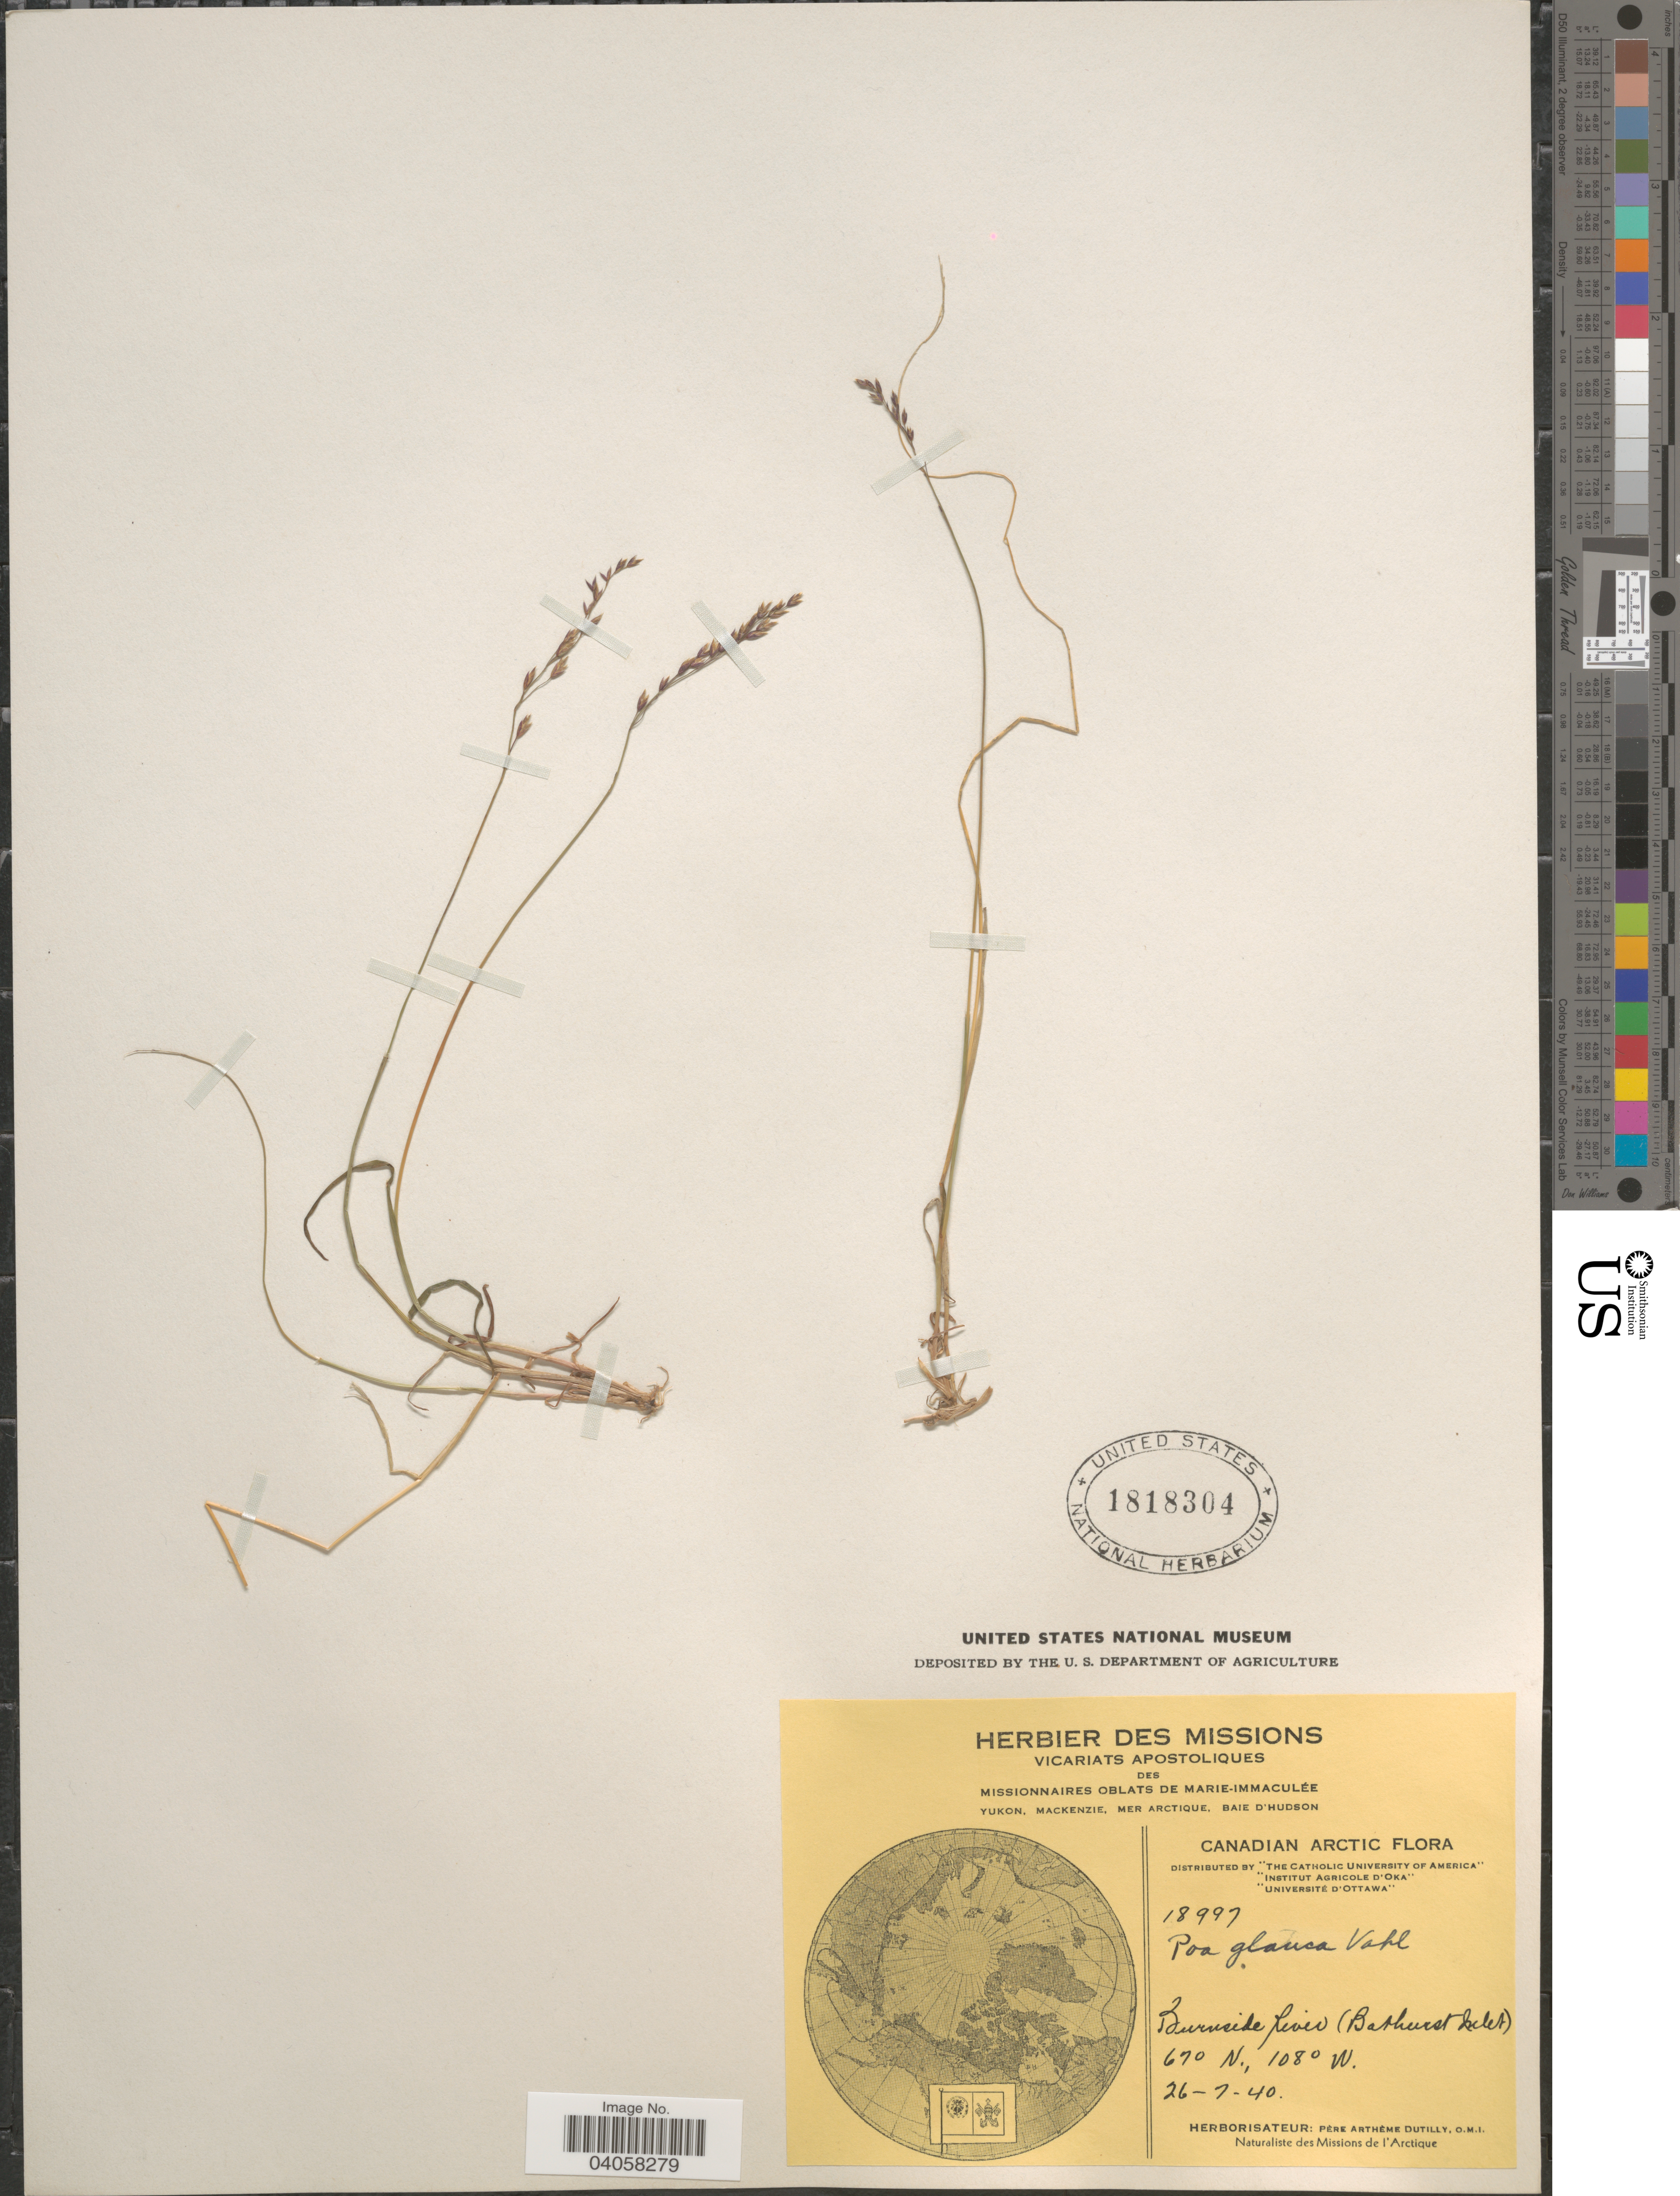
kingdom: Plantae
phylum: Tracheophyta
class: Liliopsida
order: Poales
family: Poaceae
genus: Poa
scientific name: Poa glauca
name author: Vahl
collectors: P. Dutilly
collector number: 18997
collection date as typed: Transcribed d/m/y: 26/7/40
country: Canada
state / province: Nunavut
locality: Canadian Arctic. Burnsite River (Bathurst Inlet).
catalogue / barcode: US 1818304